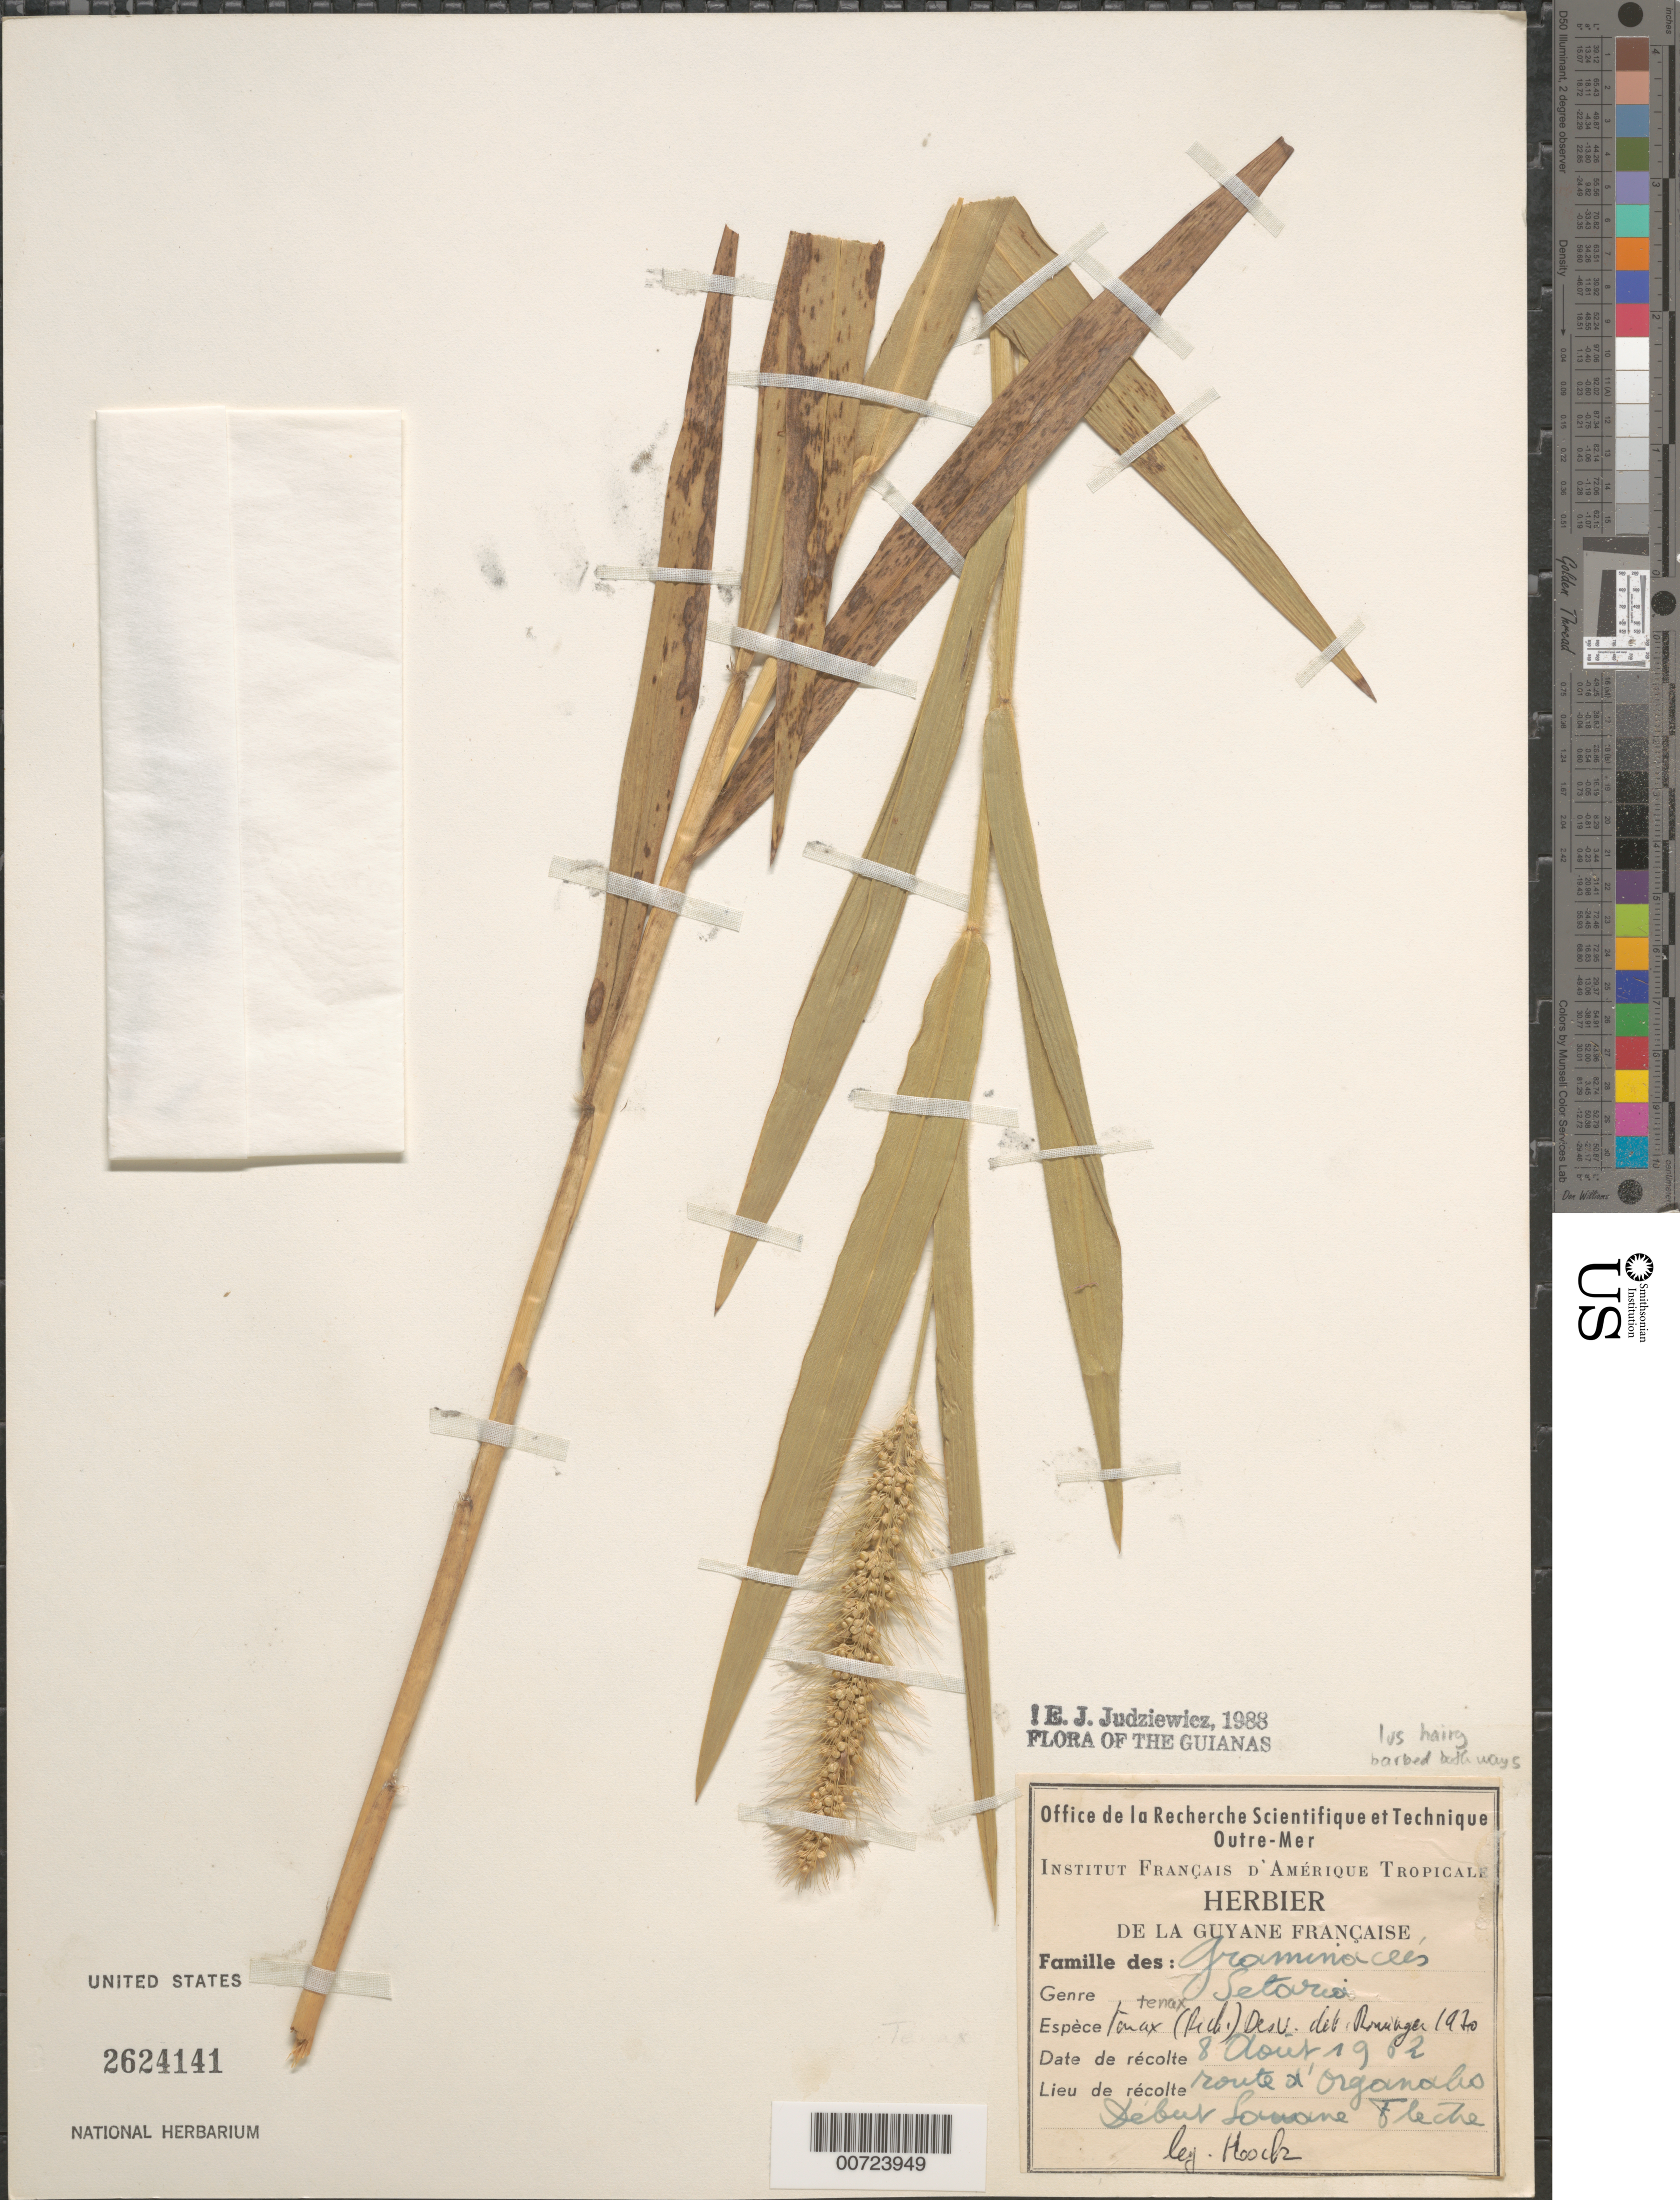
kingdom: Plantae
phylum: Tracheophyta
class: Liliopsida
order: Poales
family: Poaceae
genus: Setaria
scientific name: Setaria tenax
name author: (Rich.) Desv.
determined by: Judziewicz, E. J.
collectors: J. Hoock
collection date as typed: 8-Aug-62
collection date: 1962-08-08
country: French Guiana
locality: Route d'Organabo, debut Savane Fléche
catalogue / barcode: US 2624141